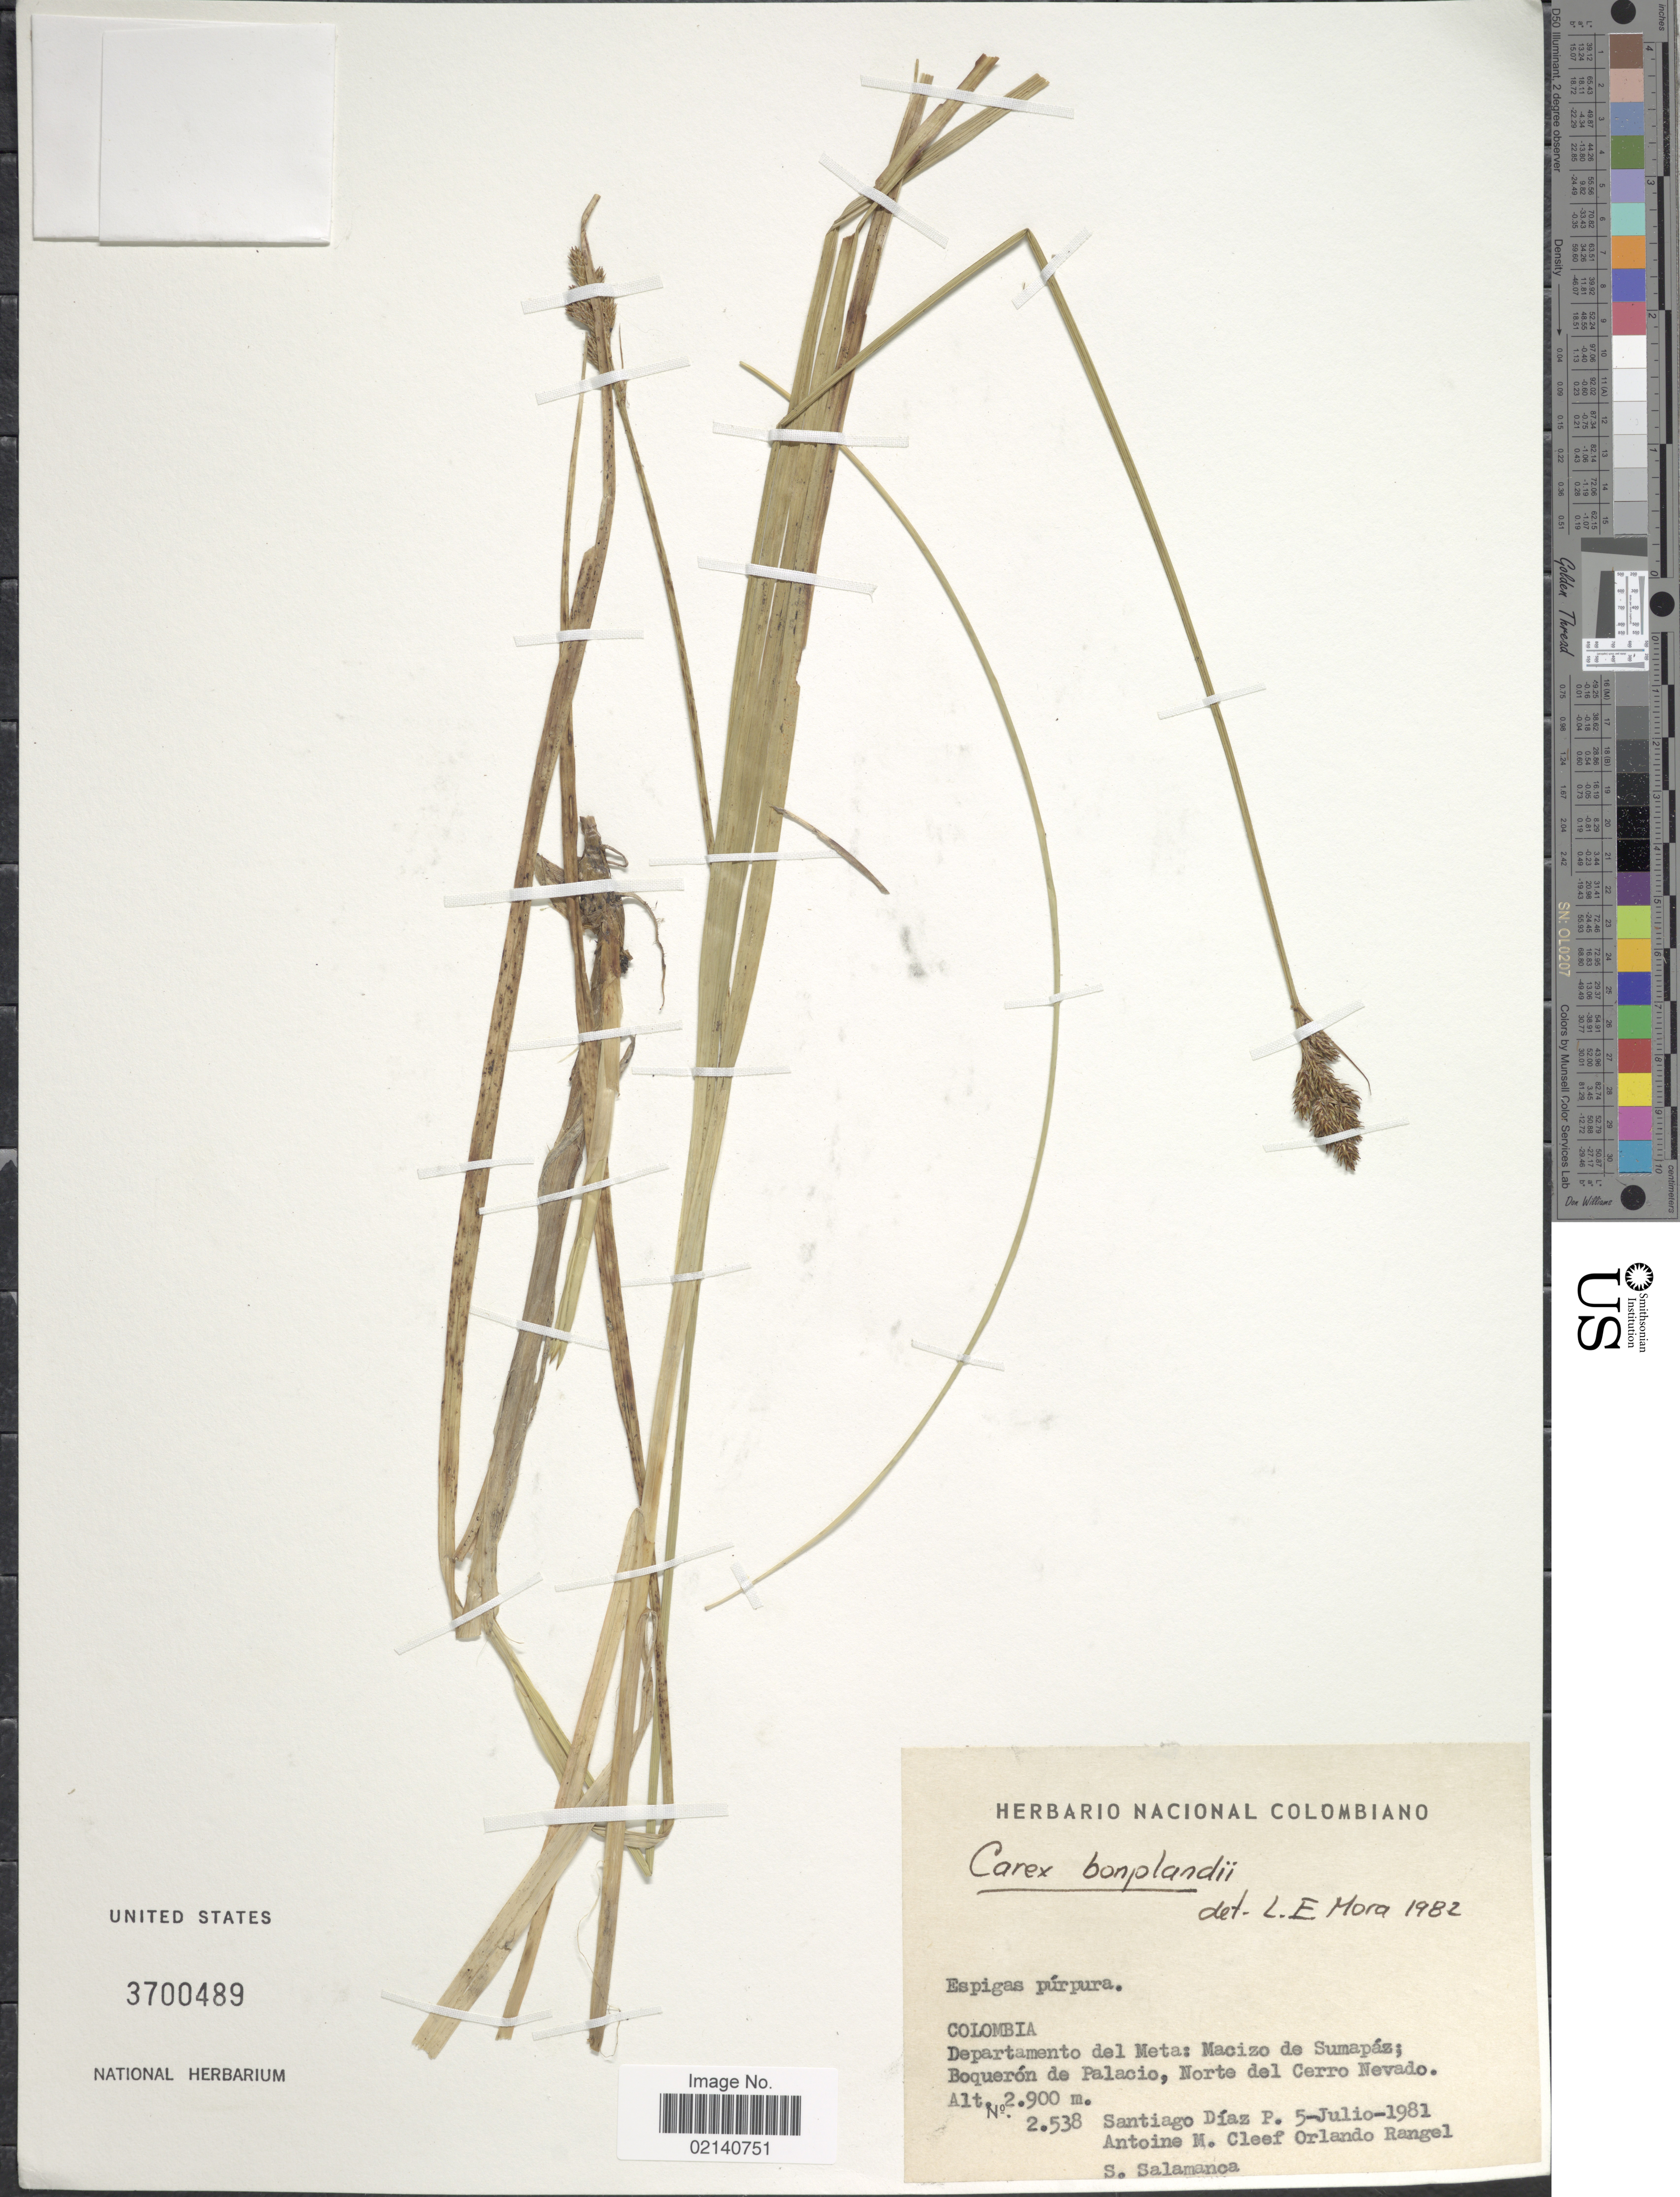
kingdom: Plantae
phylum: Tracheophyta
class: Liliopsida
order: Poales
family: Cyperaceae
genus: Carex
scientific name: Carex bonplandii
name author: Kunth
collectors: S. Díaz Píedrahíta, A. M. Cleef, J. O. Rangel Ch. & S. Salamanca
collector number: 2538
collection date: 1981-07-05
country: Colombia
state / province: Meta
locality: Macizo de Sumapaz; Boqueron de Palacio, Norte del Cerro Nevado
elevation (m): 2900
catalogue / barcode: US 3700489